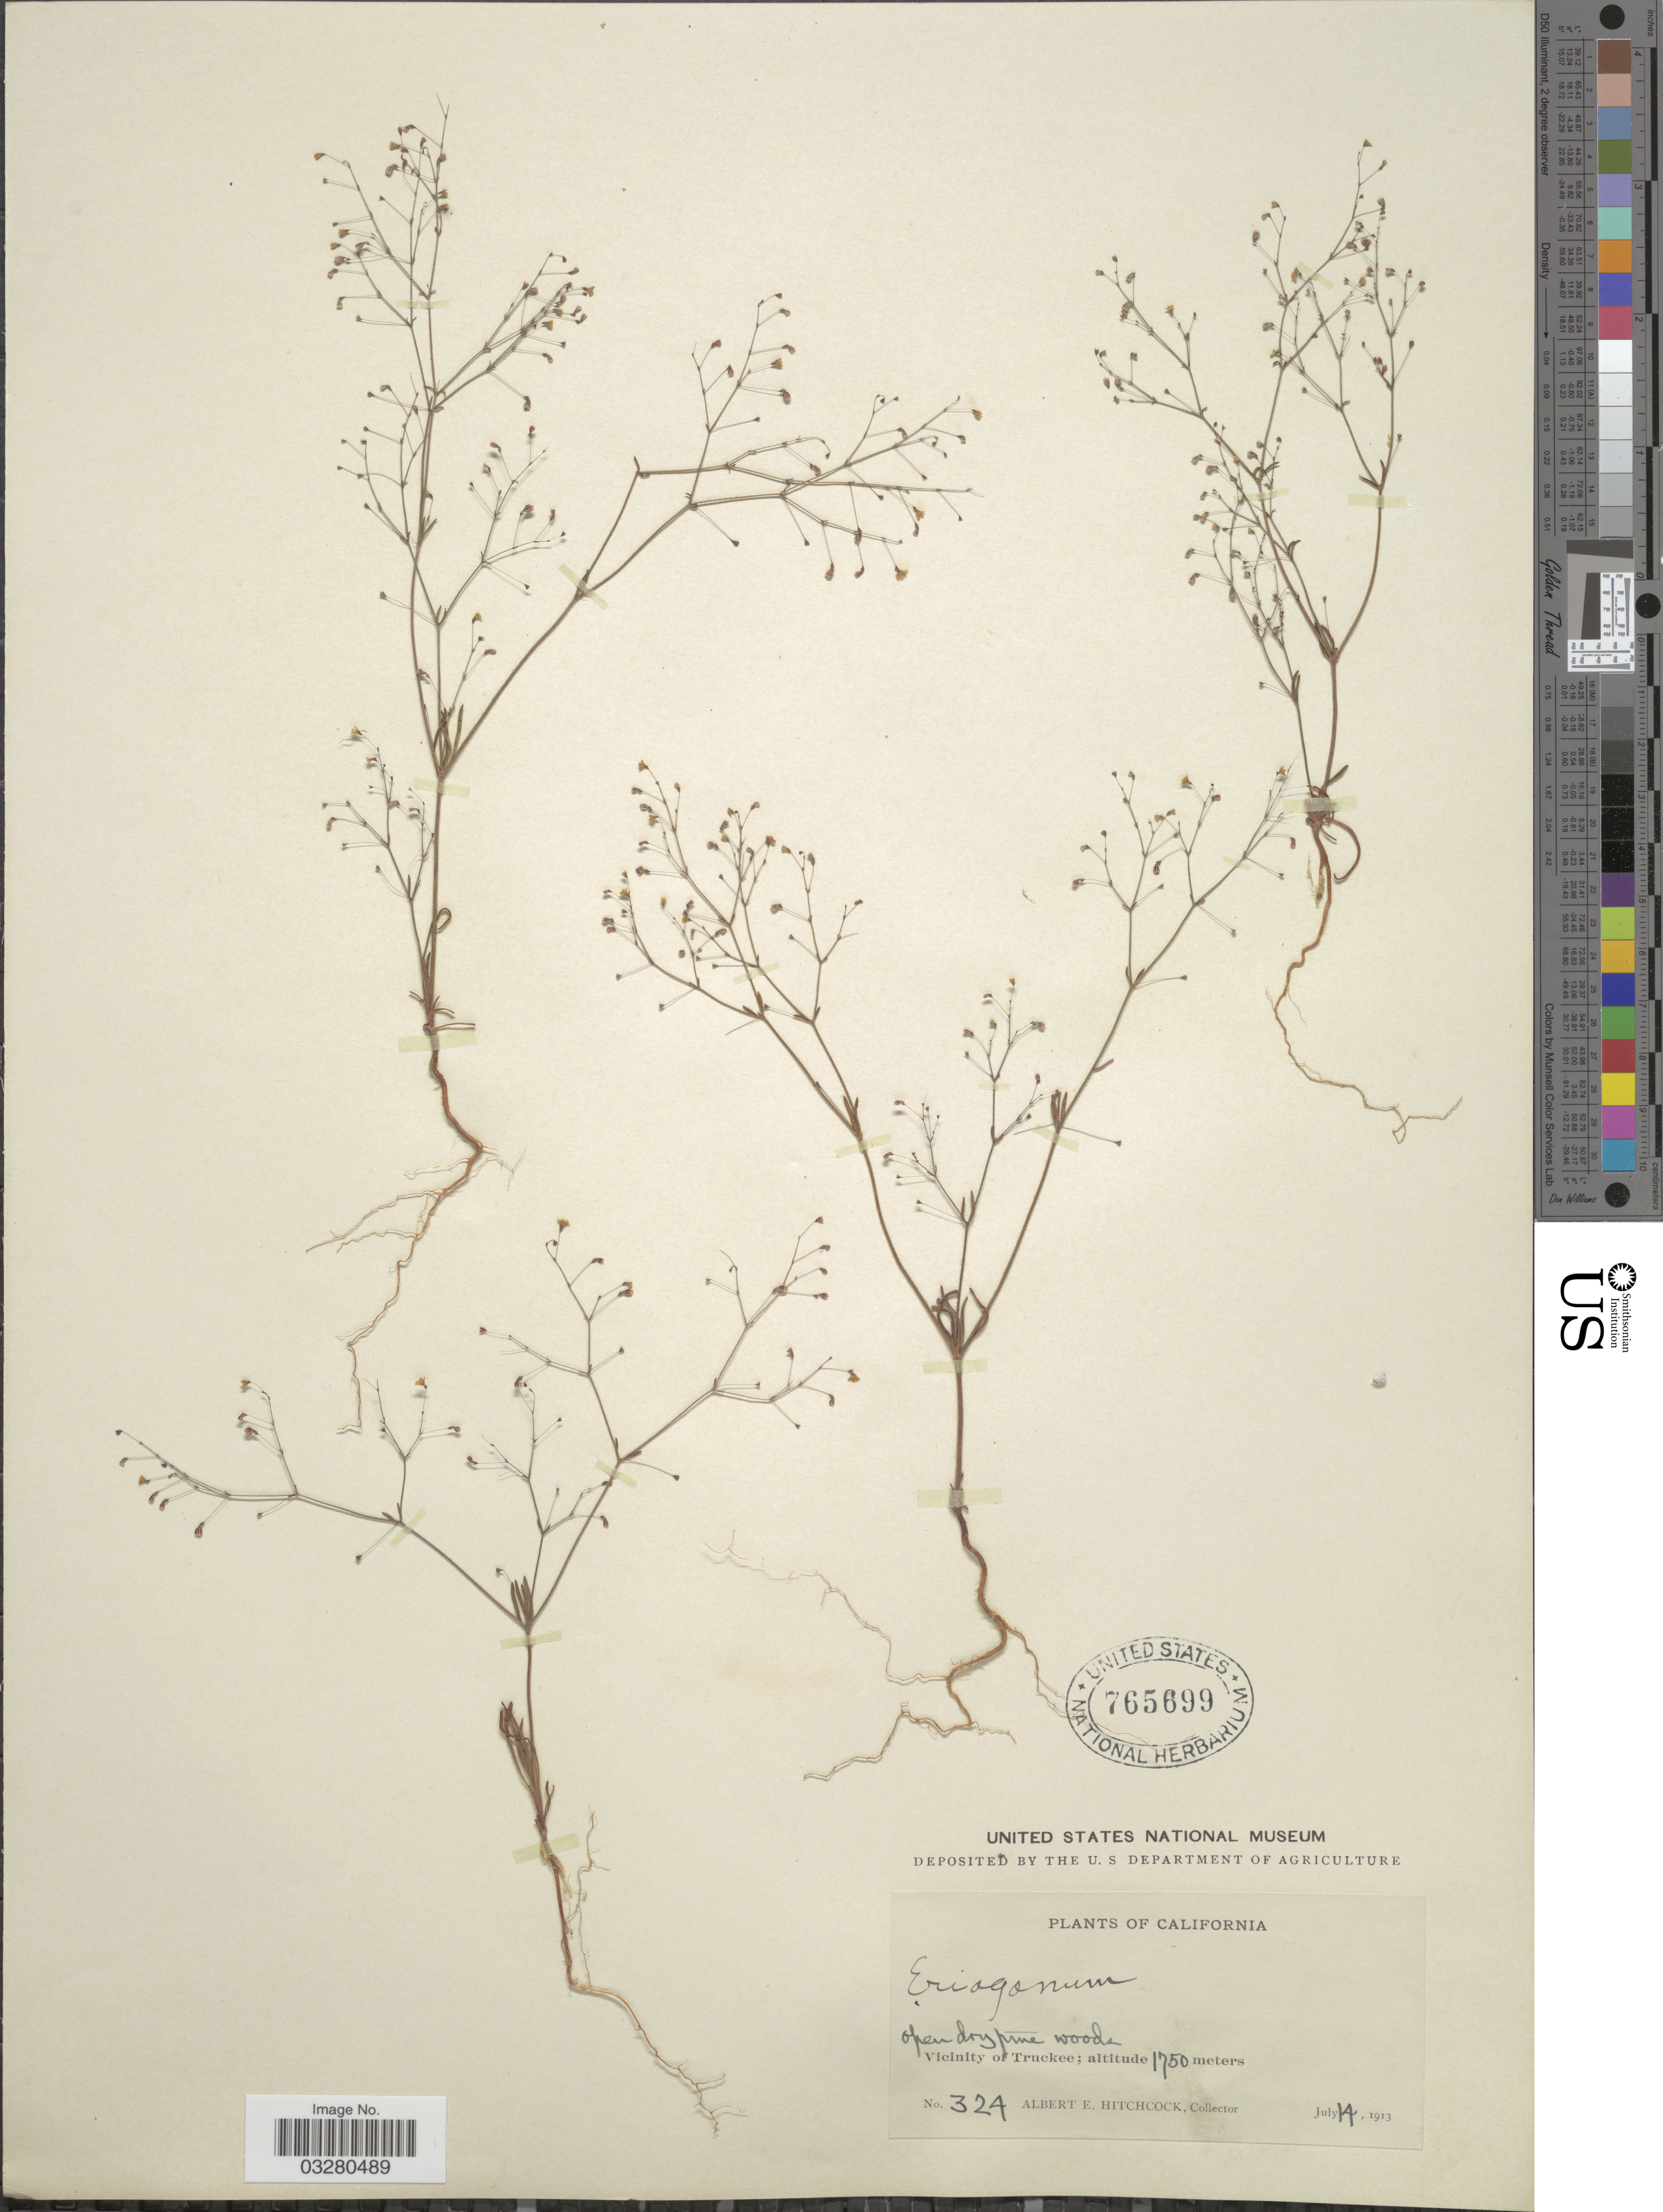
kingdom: Plantae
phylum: Tracheophyta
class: Magnoliopsida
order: Caryophyllales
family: Polygonaceae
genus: Eriogonum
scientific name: Eriogonum spergulinum var. reddingianum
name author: (M.E. Jones) J.T. Howell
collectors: A. Hitchcock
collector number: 324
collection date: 1913-07-14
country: United States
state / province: California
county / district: Nevada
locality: Vicinity of Truckee.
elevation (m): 1750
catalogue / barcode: US 765699